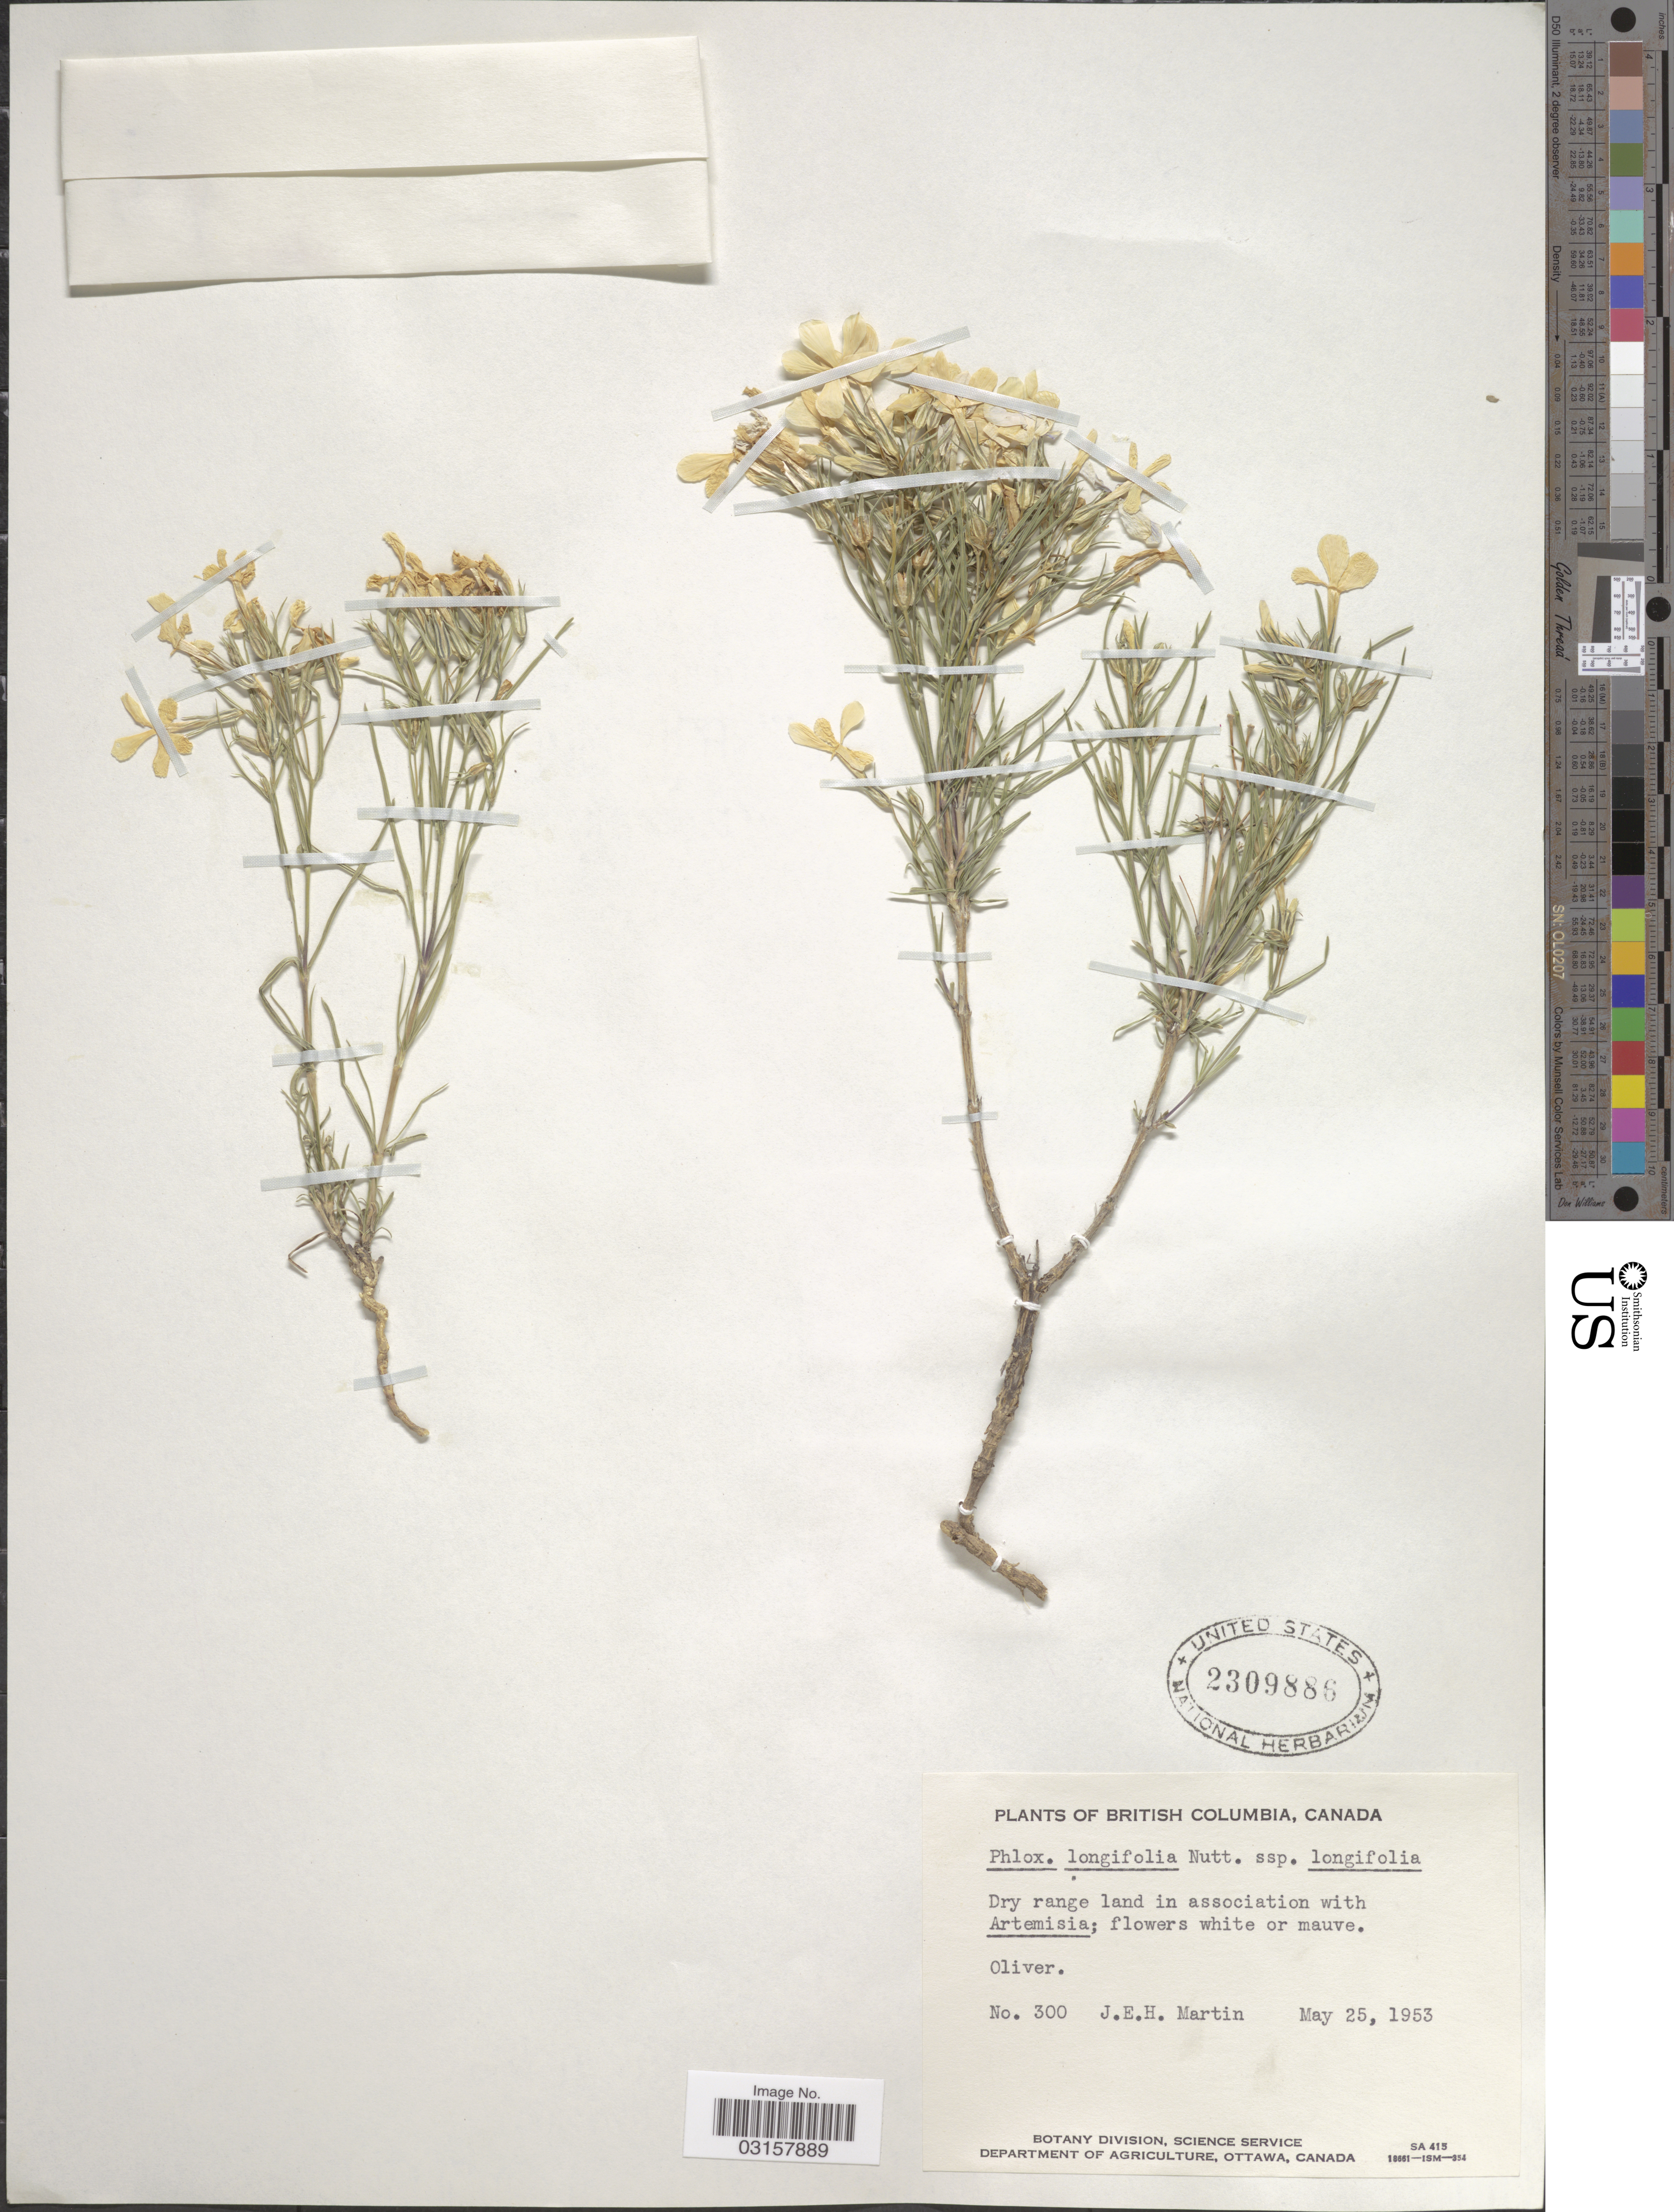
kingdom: Plantae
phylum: Tracheophyta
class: Magnoliopsida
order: Ericales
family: Polemoniaceae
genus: Phlox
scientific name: Phlox longifolia subsp. longifolia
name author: Nutt.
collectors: J. E. H. Martin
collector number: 300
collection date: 1953-05-25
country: Canada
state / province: British Columbia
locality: Oliver.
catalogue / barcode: US 2309886